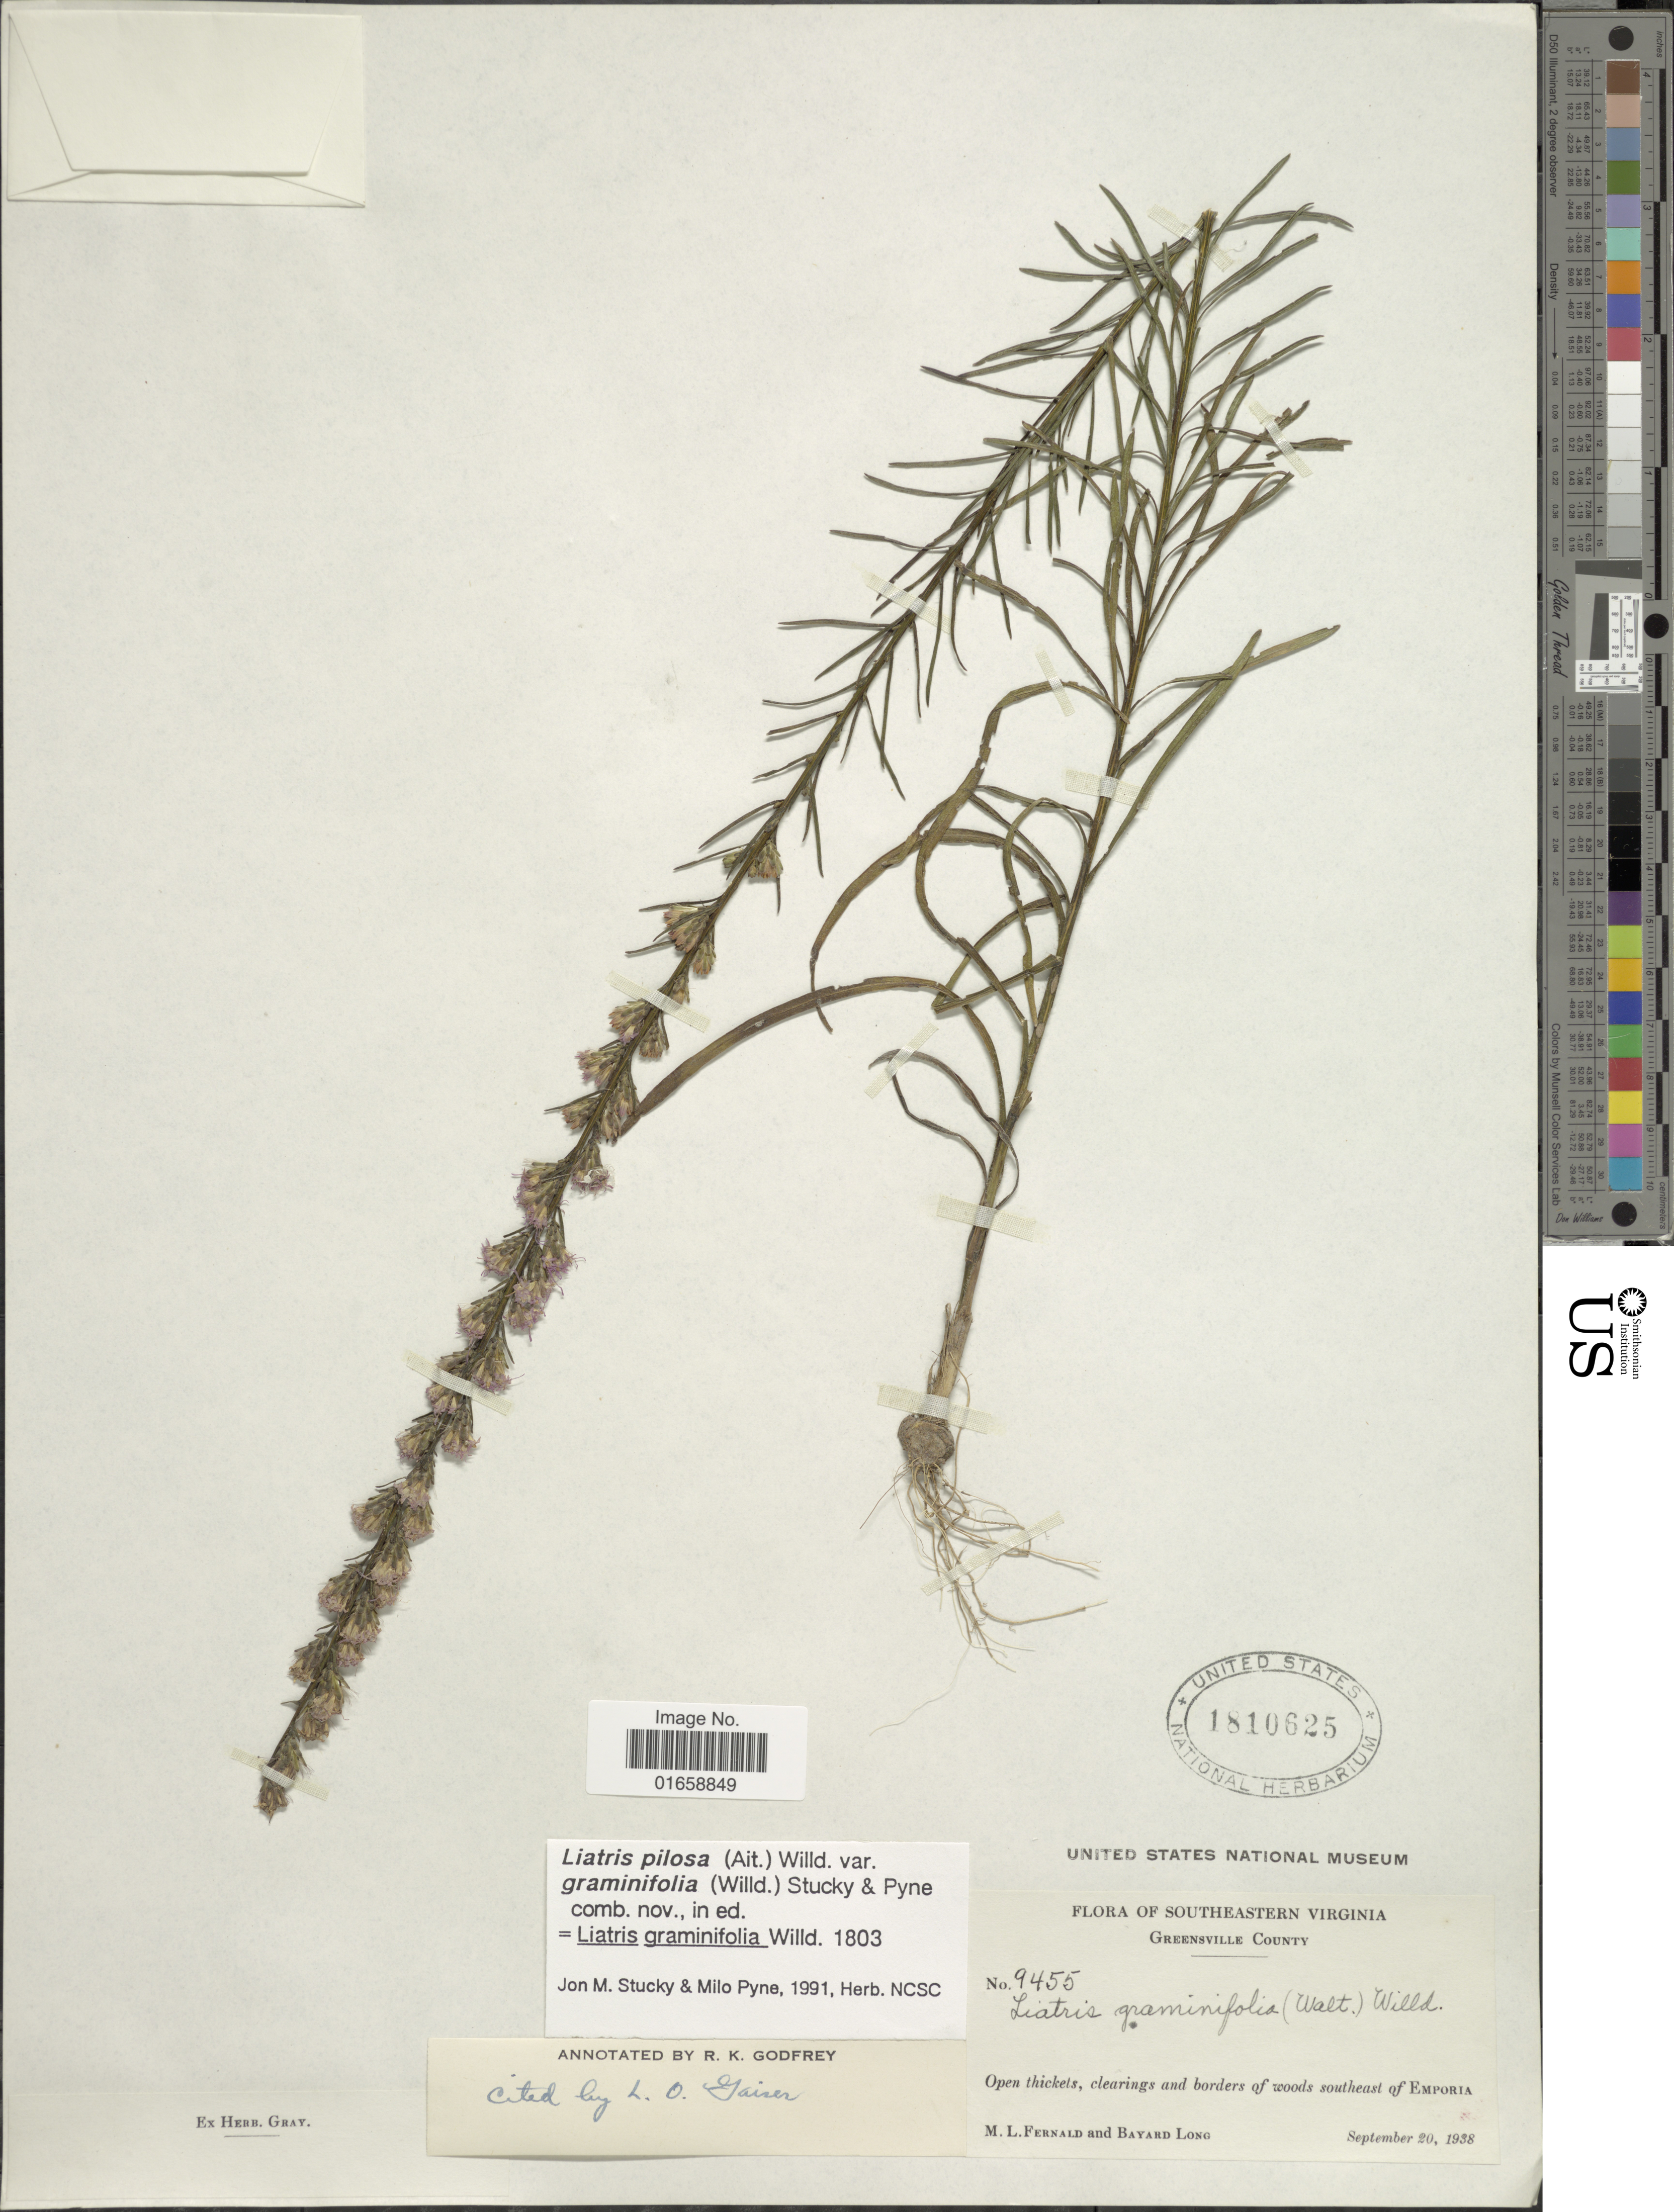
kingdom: Plantae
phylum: Tracheophyta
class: Magnoliopsida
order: Asterales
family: Asteraceae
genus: Liatris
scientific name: Liatris pilosa var. graminifolia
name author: Willd.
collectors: M. L. Fernald & B. Long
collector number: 9455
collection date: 1938-09-20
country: United States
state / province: Virginia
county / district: Greensville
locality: Southeastern Virginia, Greensville County, Open Thickets, clearring and borders of woods southeast of Emporia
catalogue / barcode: US 1810625